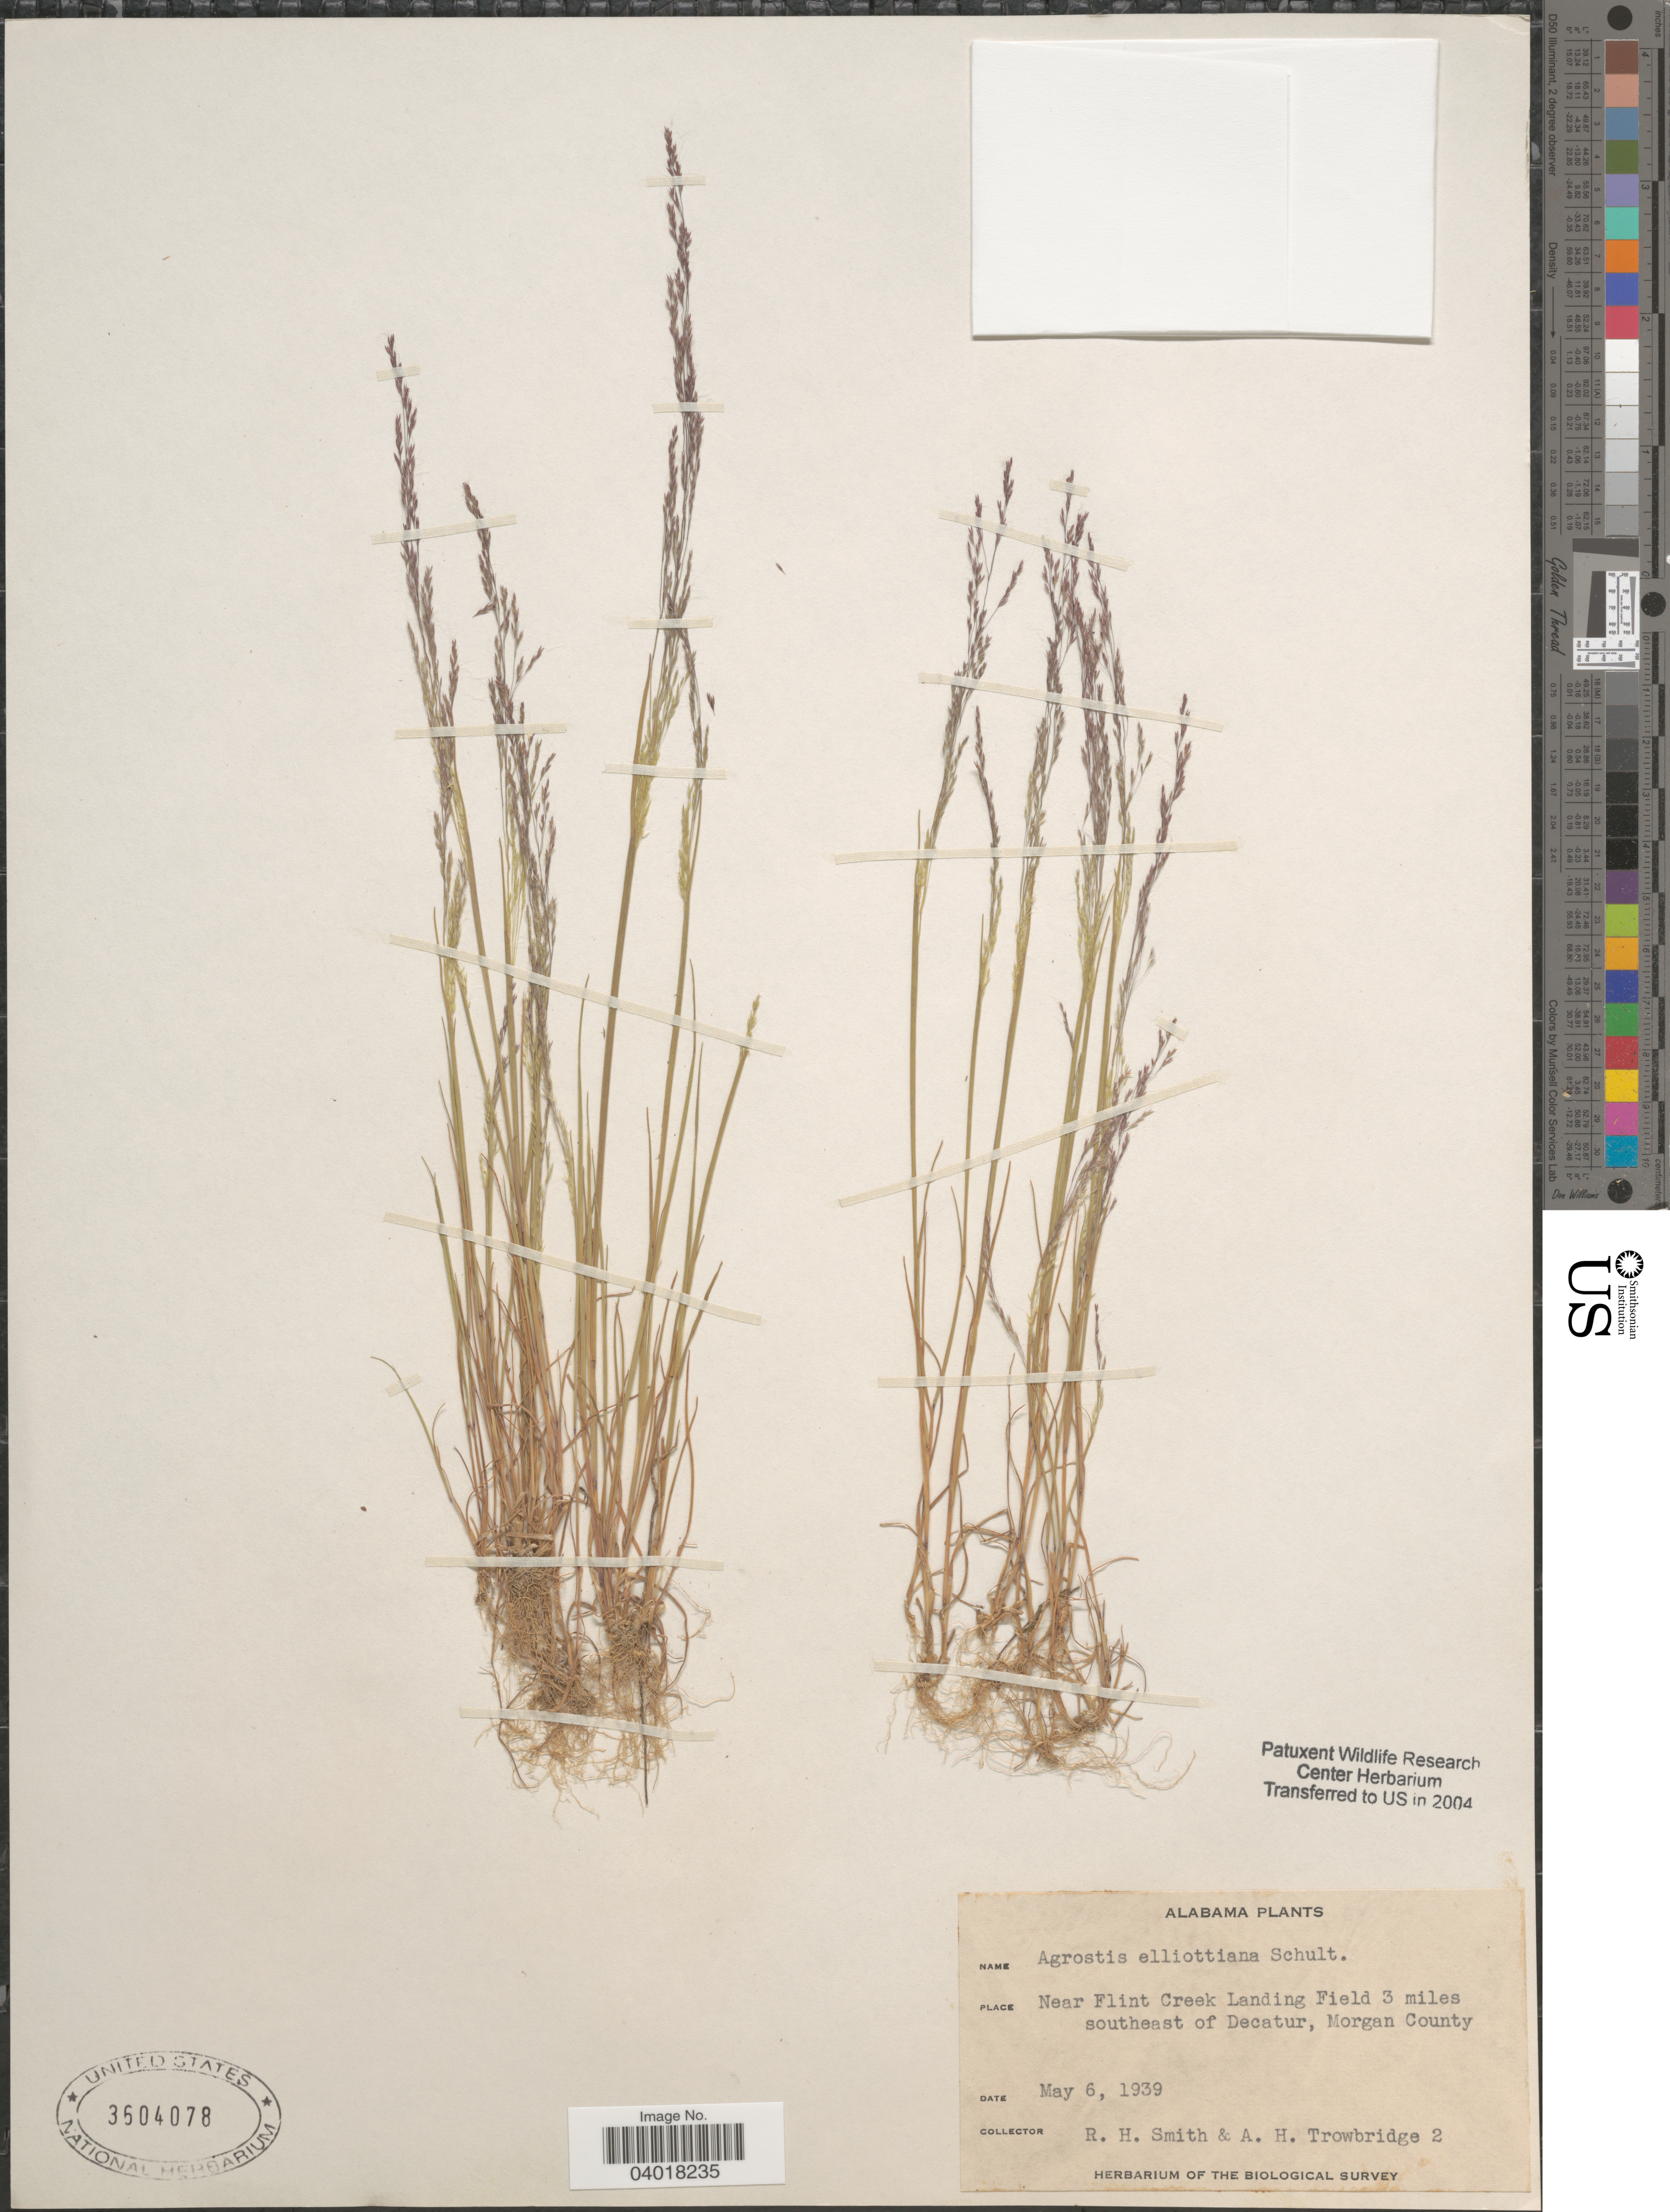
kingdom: Plantae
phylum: Tracheophyta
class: Liliopsida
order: Poales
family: Poaceae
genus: Agrostis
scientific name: Agrostis elliottiana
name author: Schult.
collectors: R. H. Smith & A. H. Trowbridge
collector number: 2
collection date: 1939-05-06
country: United States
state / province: Alabama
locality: Near Flint Creek Landing Field 3 miles southeast of Decatur, Morgan County.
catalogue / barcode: US 3604078